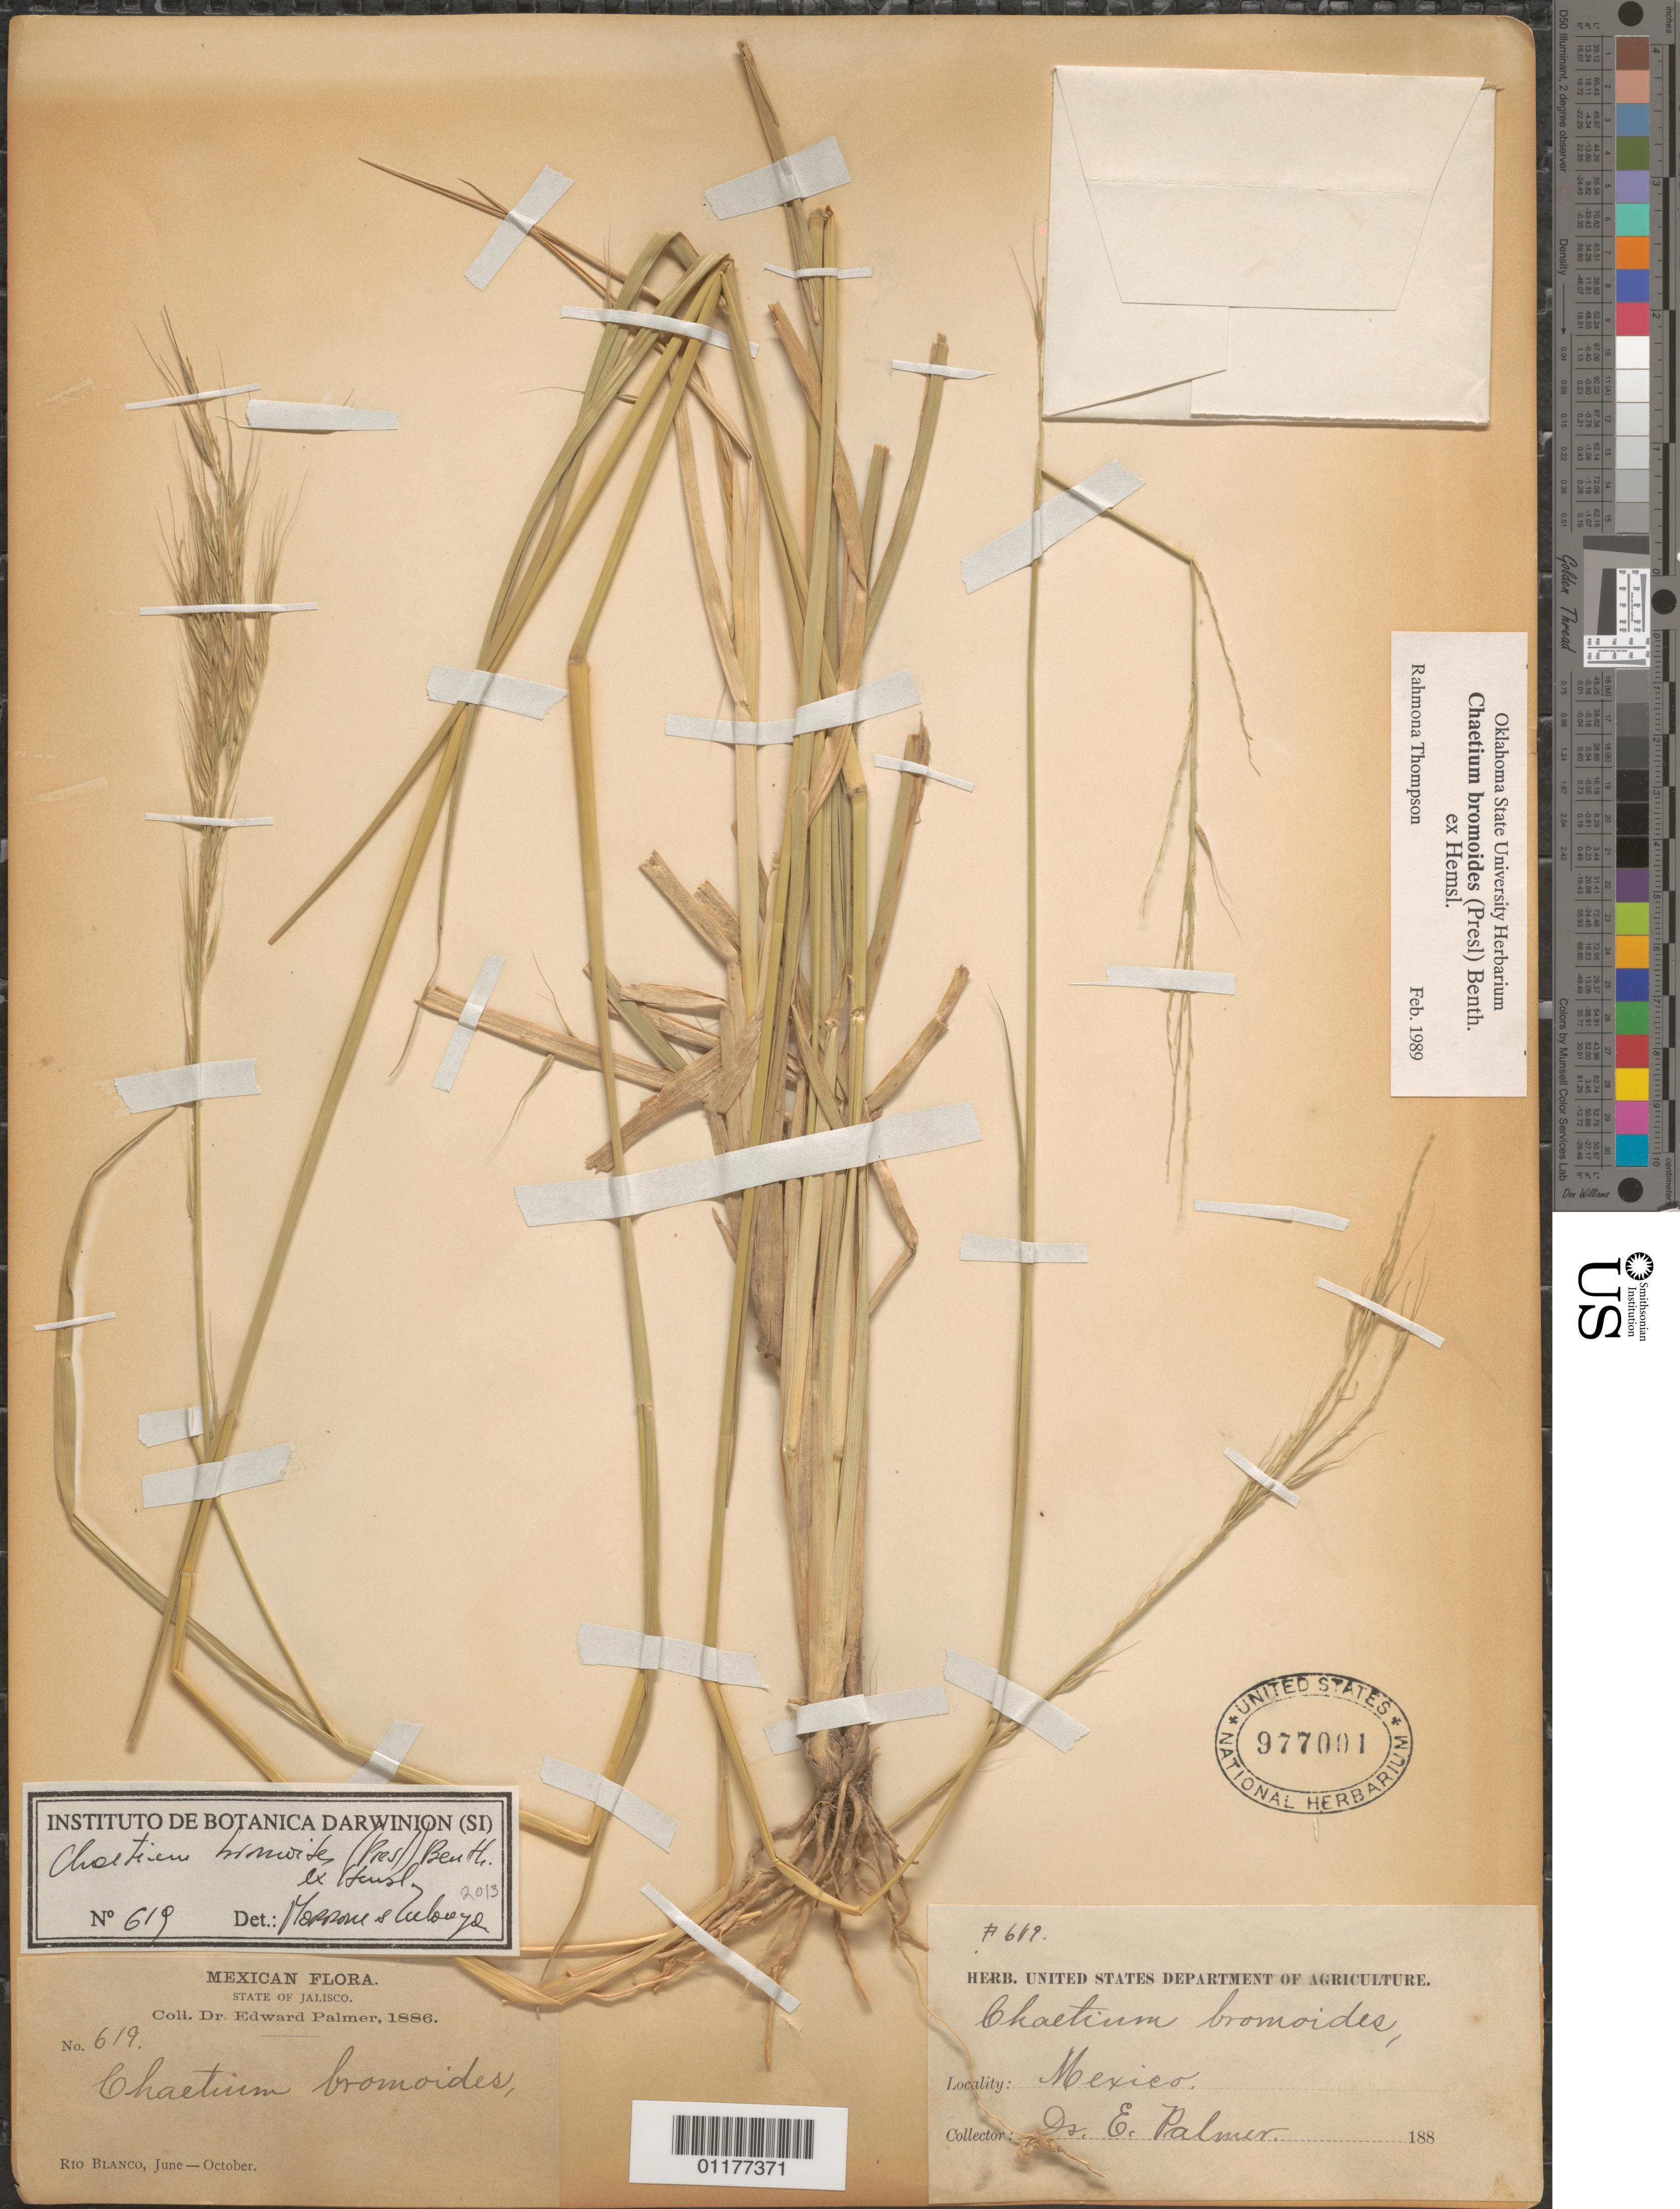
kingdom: Plantae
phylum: Tracheophyta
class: Liliopsida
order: Poales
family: Poaceae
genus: Chaetium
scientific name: Chaetium bromoides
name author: (J. Presl) Benth. ex Hemsl.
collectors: E. Palmer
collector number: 619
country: Mexico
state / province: Jalisco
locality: Rio Blanco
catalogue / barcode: US 977001